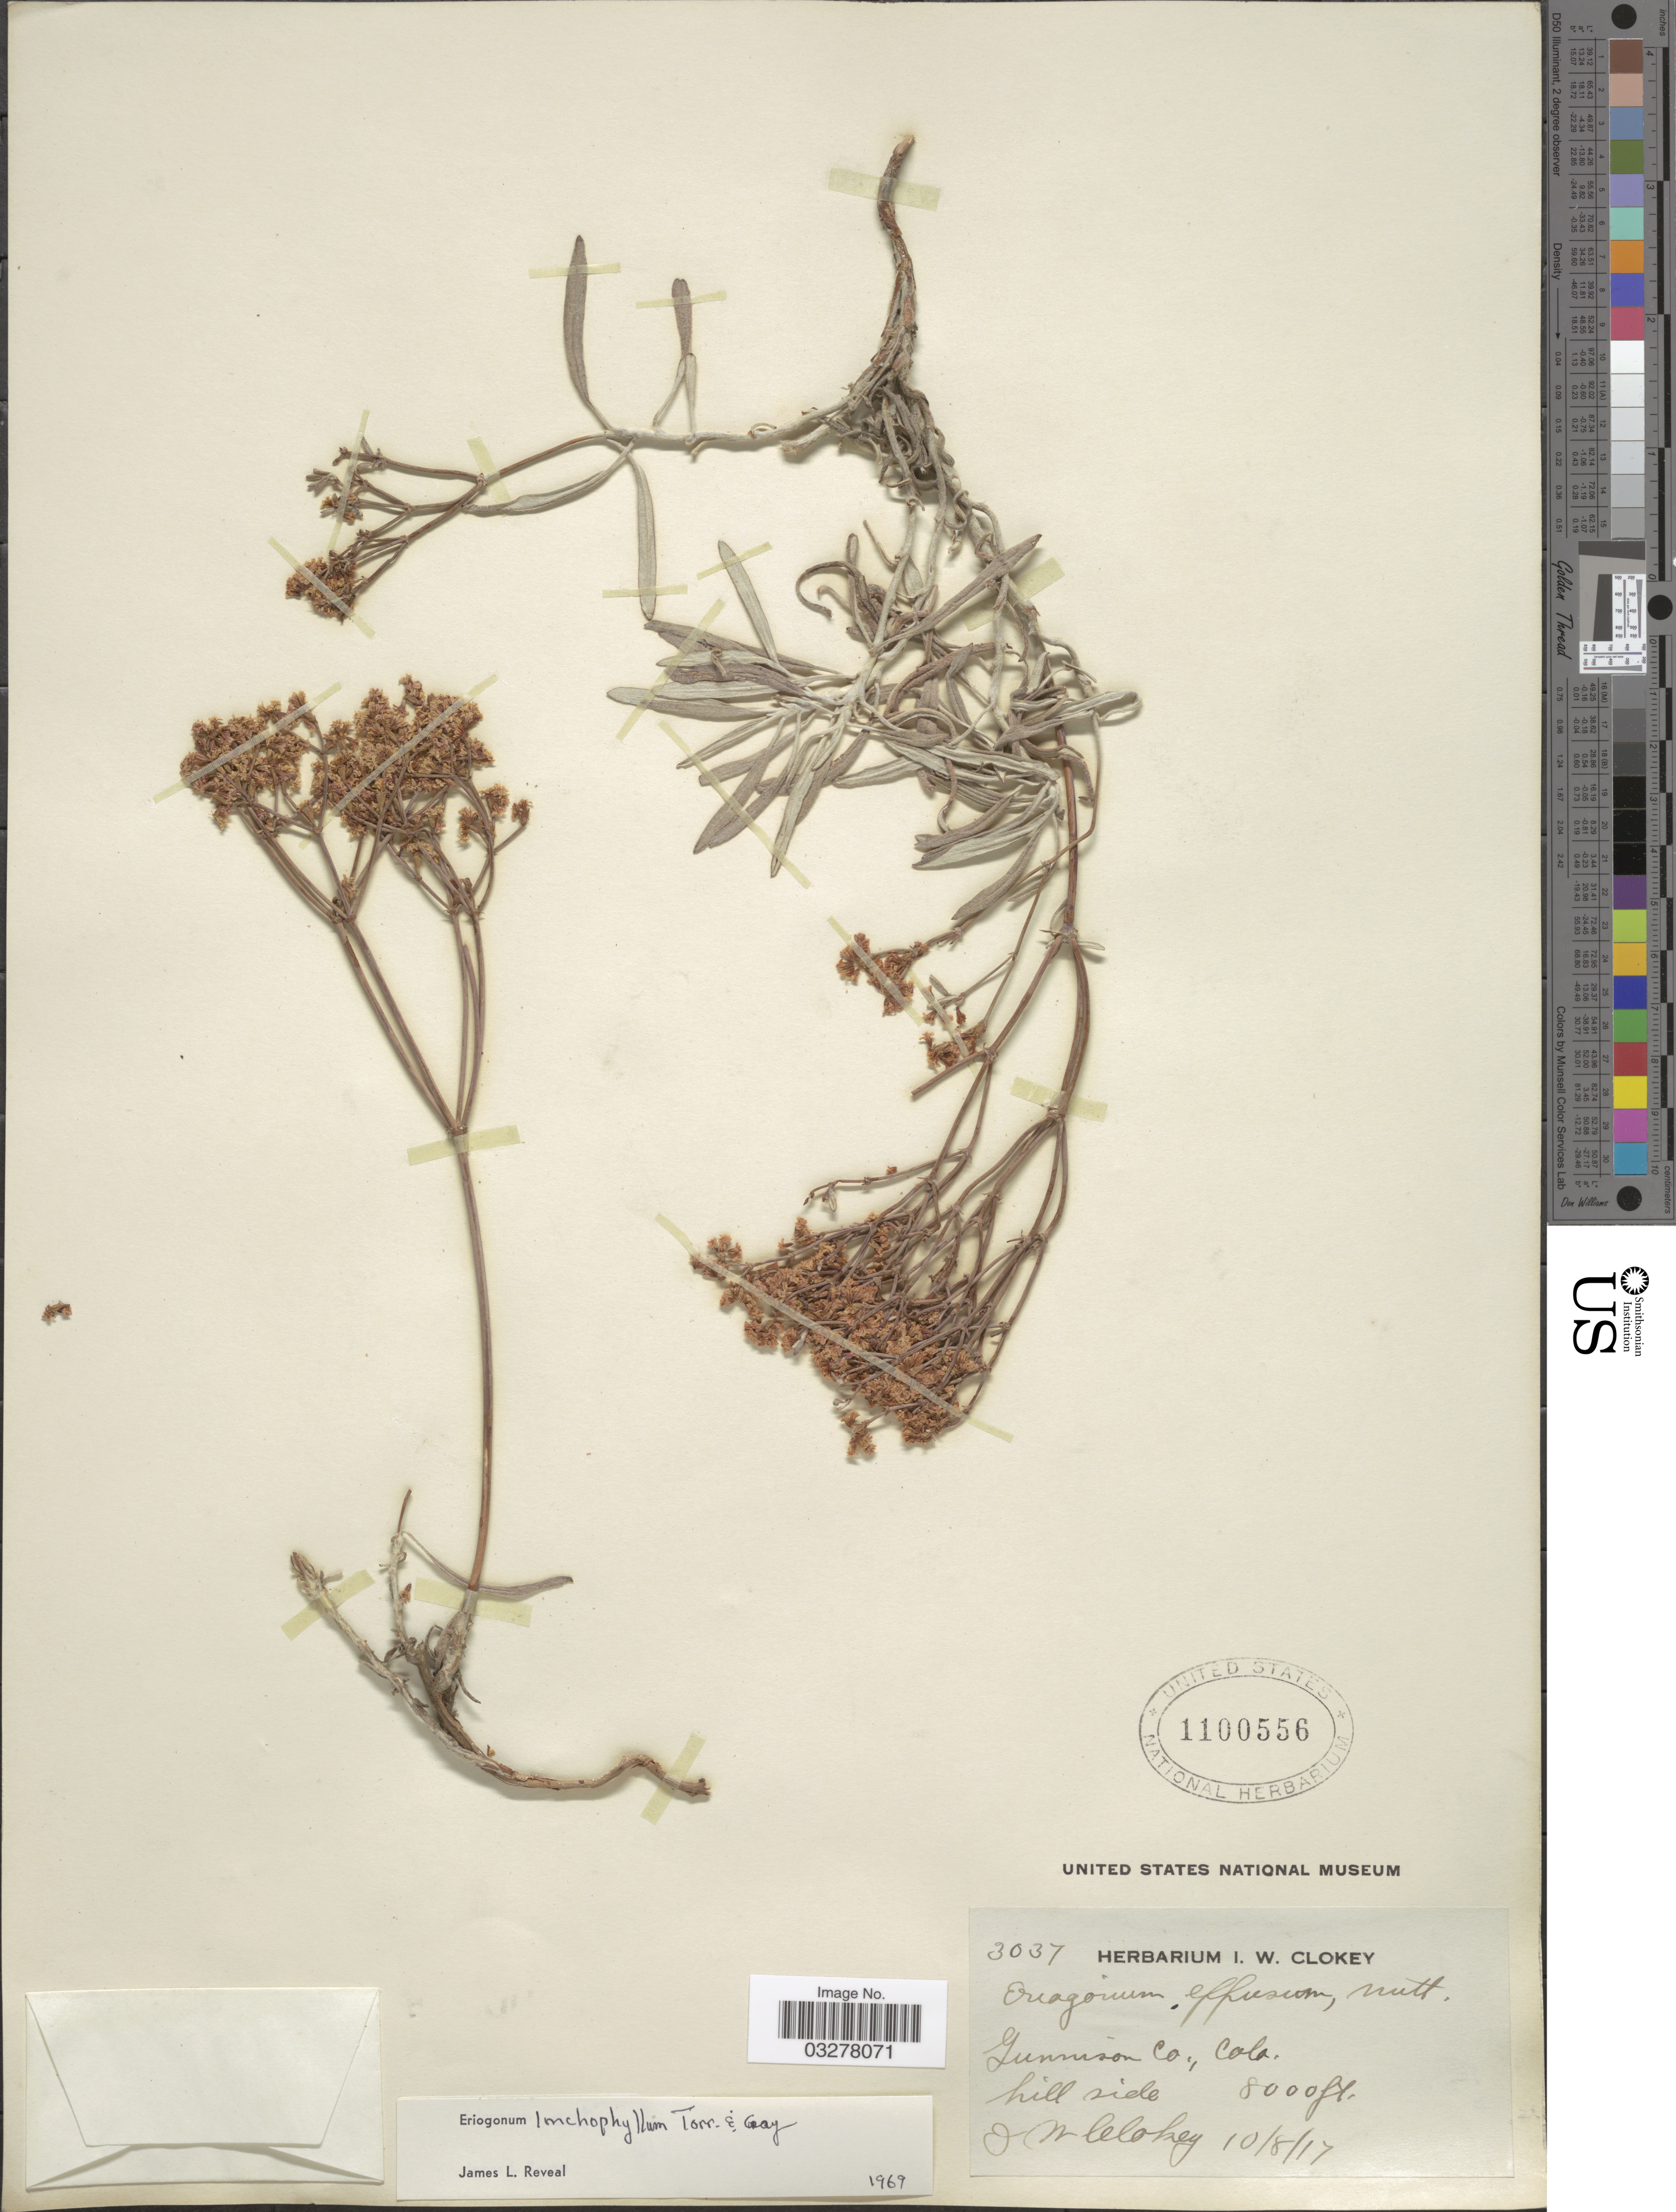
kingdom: Plantae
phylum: Tracheophyta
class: Magnoliopsida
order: Caryophyllales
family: Polygonaceae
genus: Eriogonum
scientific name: Eriogonum lonchophyllum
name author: Torr. & A. Gray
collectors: I. W. Clokey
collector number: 3037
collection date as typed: Transcribed d/m/y: 8/10/17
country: United States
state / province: Colorado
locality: Gunnison Co.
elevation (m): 2438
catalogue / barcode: US 1100556